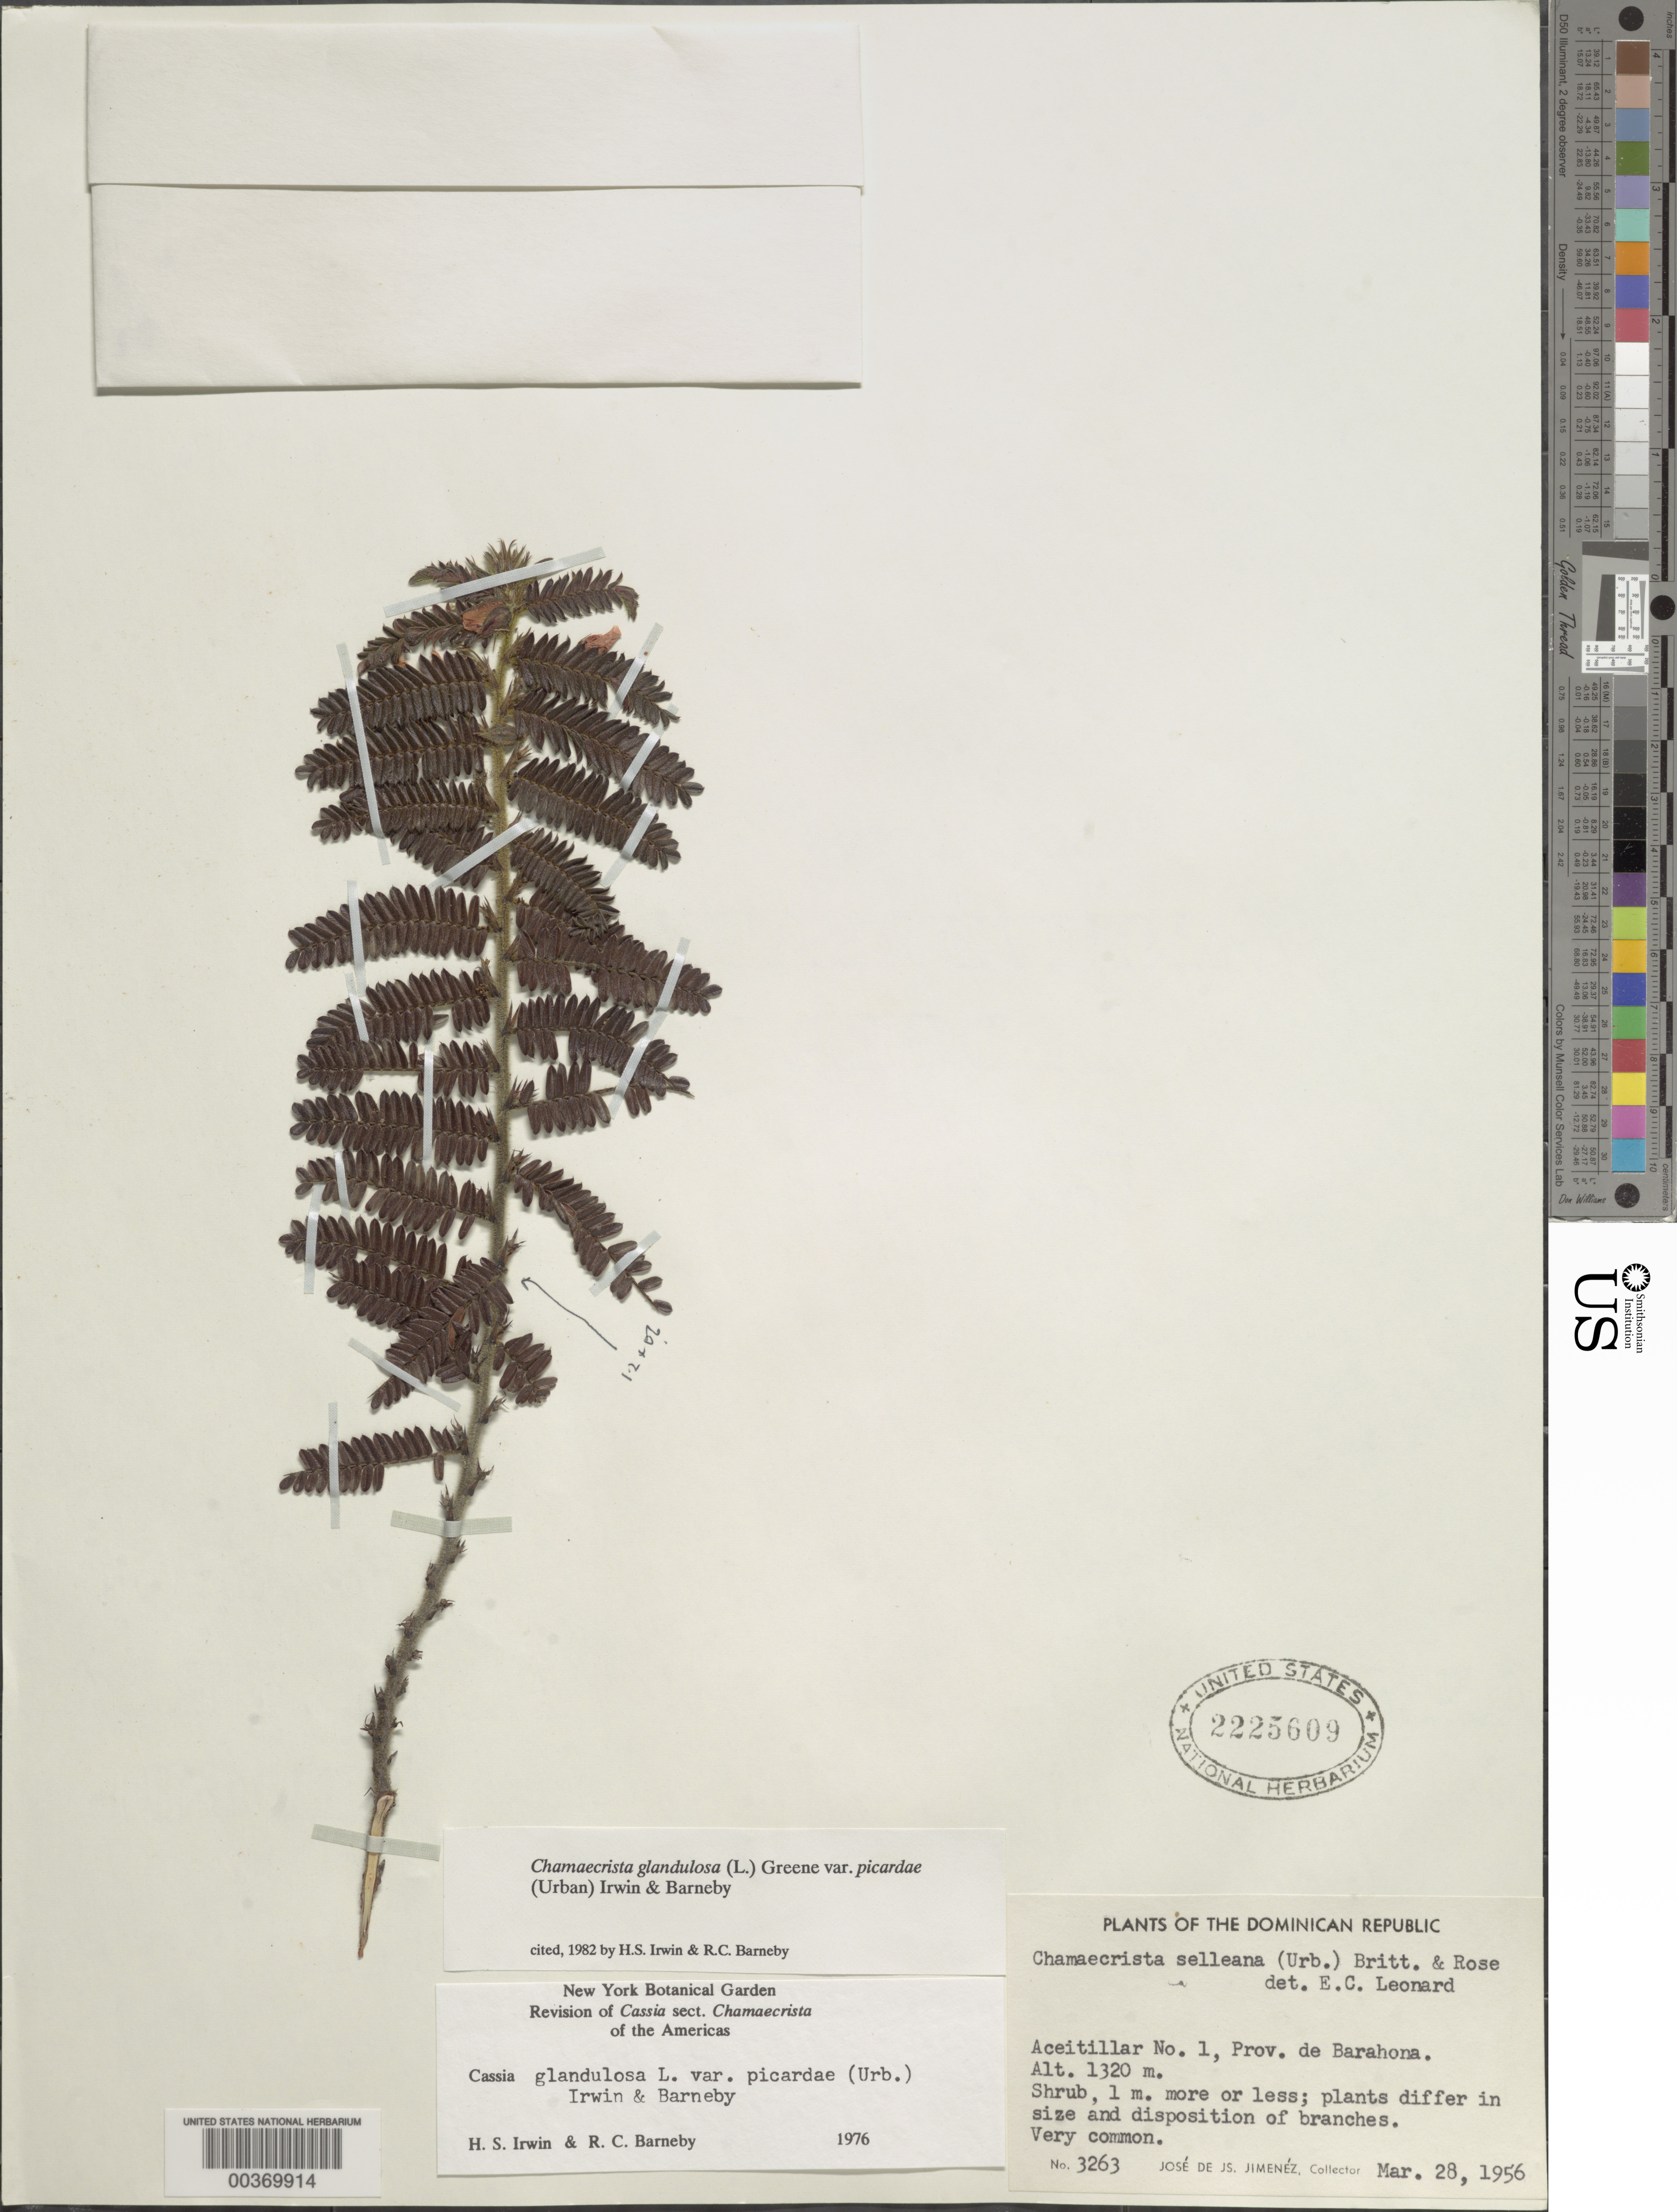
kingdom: Plantae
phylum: Tracheophyta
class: Magnoliopsida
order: Fabales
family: Fabaceae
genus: Chamaecrista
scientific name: Chamaecrista glandulosa var. picardae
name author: (Urb.) H.S. Irwin & Barneby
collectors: J. J. Jiménez Almonte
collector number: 3263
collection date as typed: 28 Mar 1956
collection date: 1956-03-28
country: Dominican Republic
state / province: Barahona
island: Hispaniola Island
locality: Aceitillar no.1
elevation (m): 1320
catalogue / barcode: US 2225609